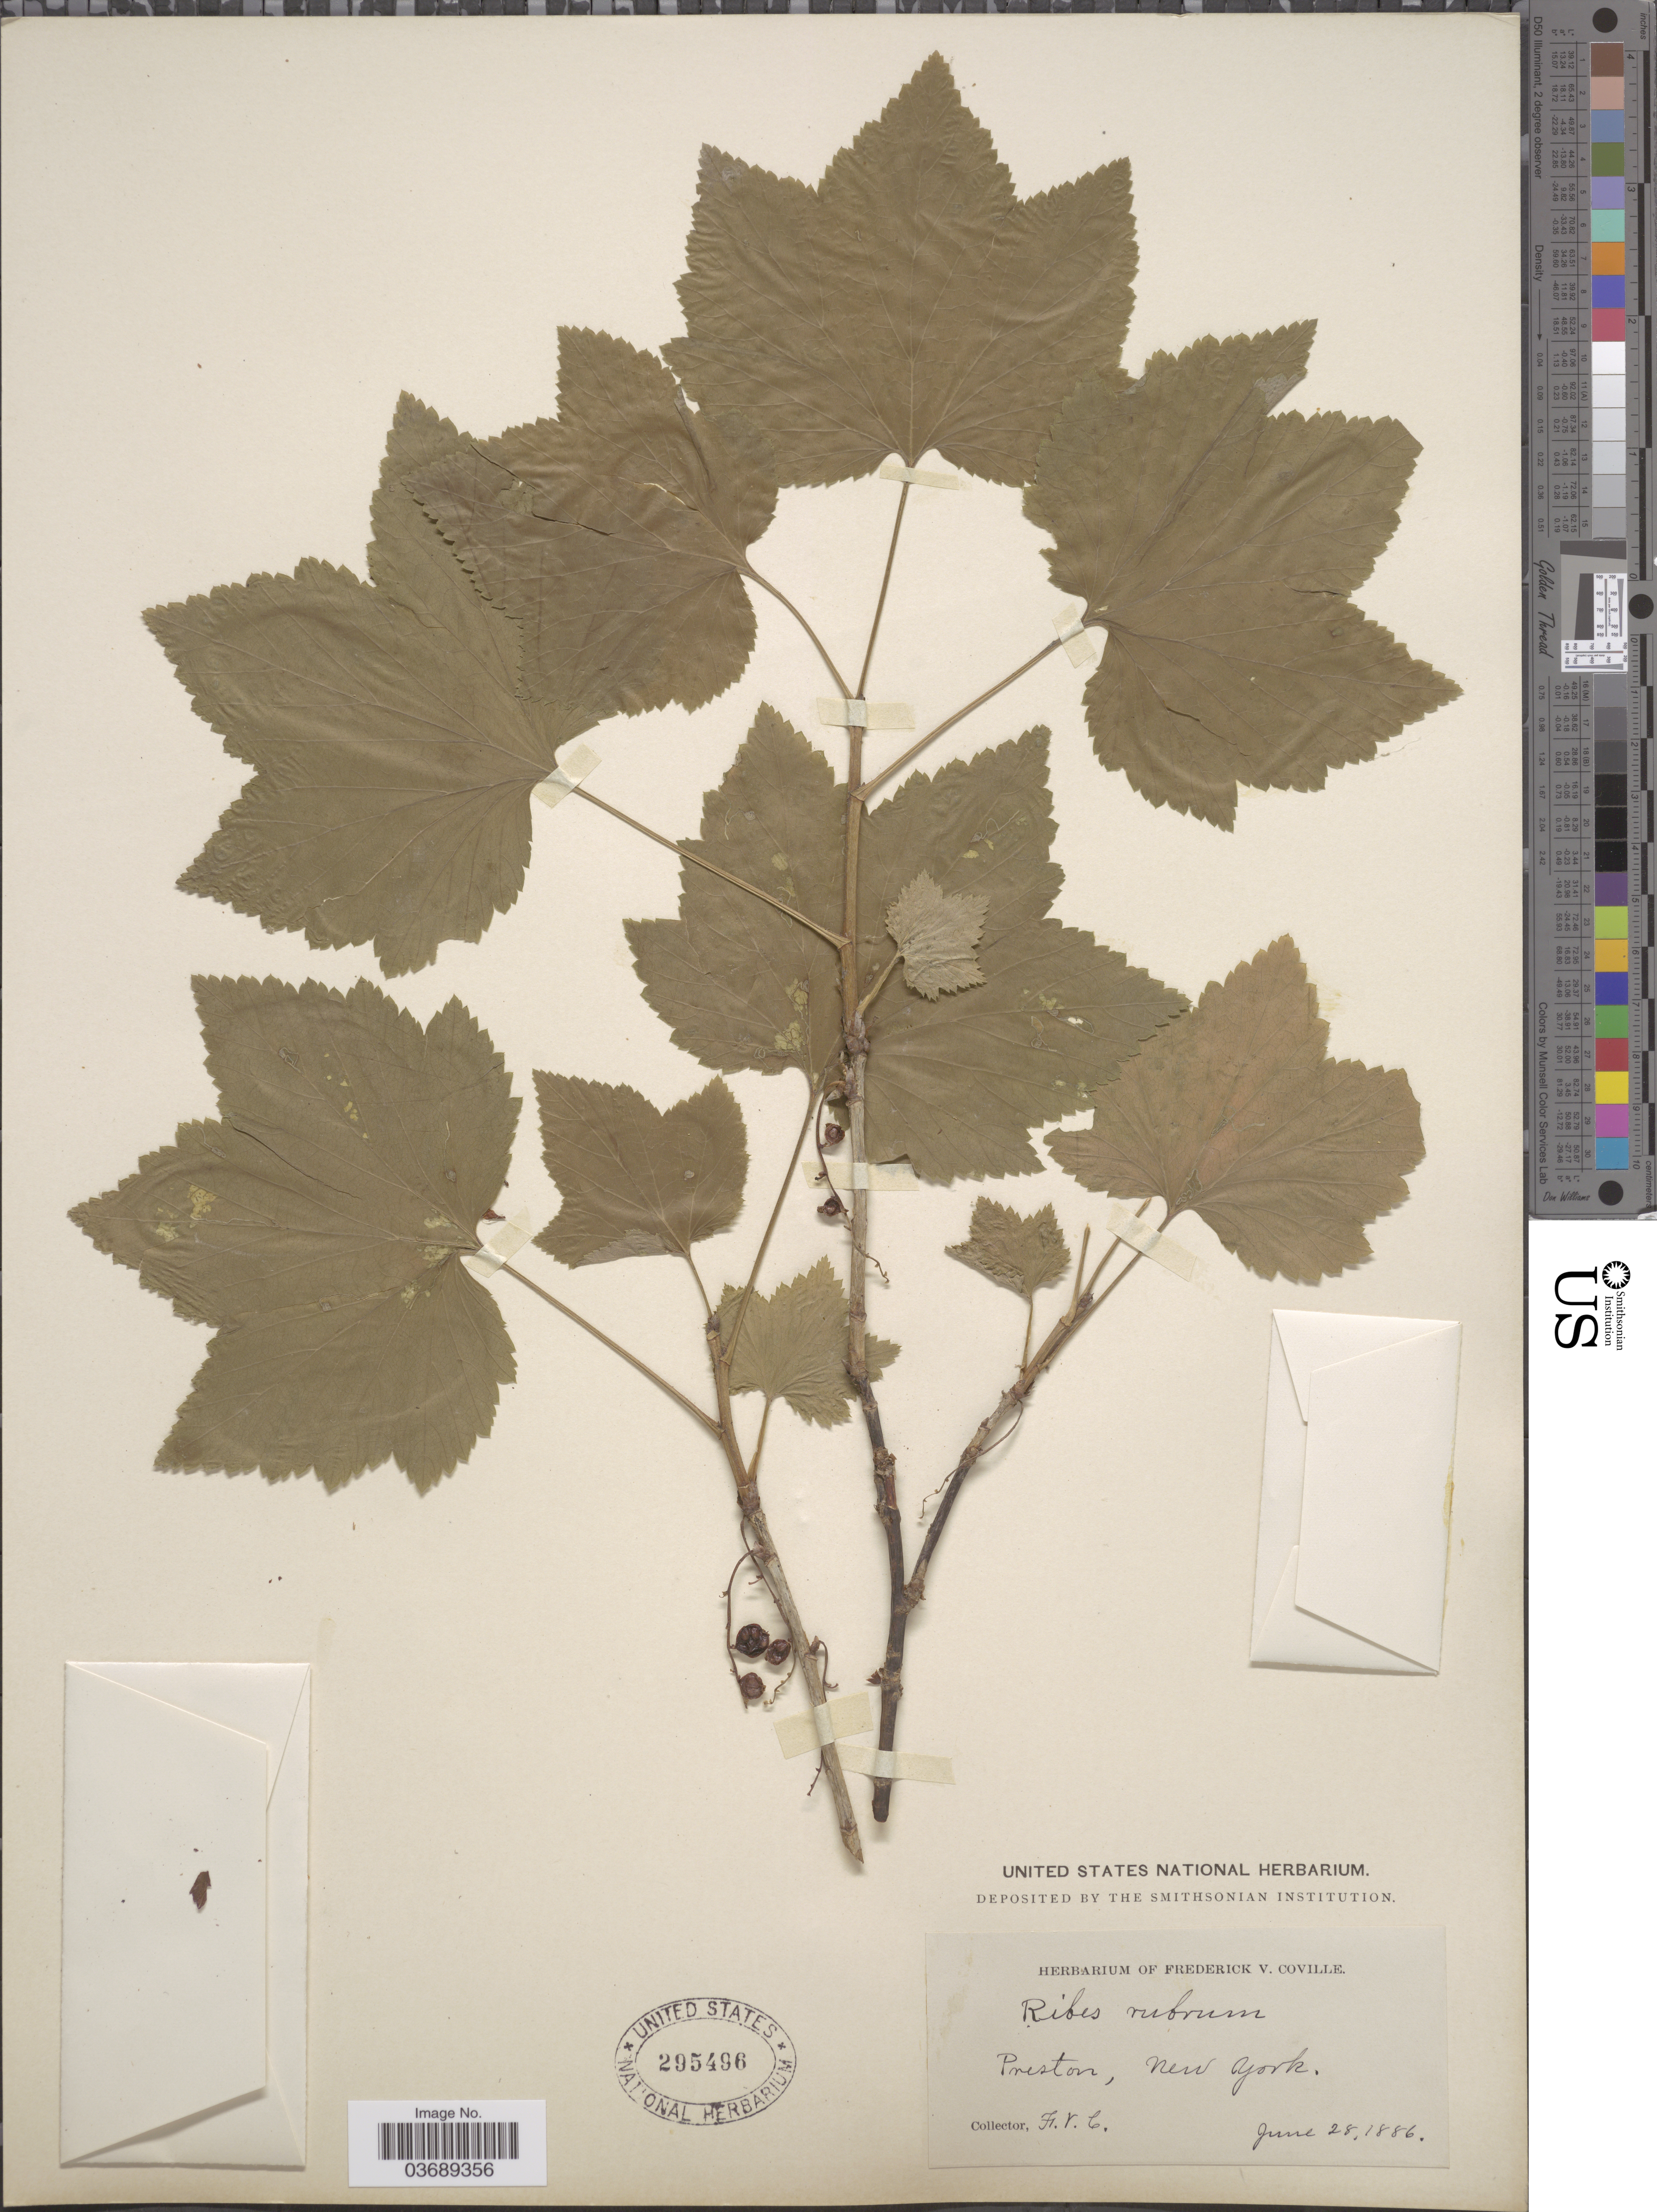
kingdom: Plantae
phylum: Tracheophyta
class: Magnoliopsida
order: Saxifragales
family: Grossulariaceae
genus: Ribes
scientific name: Ribes triste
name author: Pall.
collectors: F. V. Coville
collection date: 1886-06-28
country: United States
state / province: New York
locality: Preston.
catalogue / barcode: US 295496